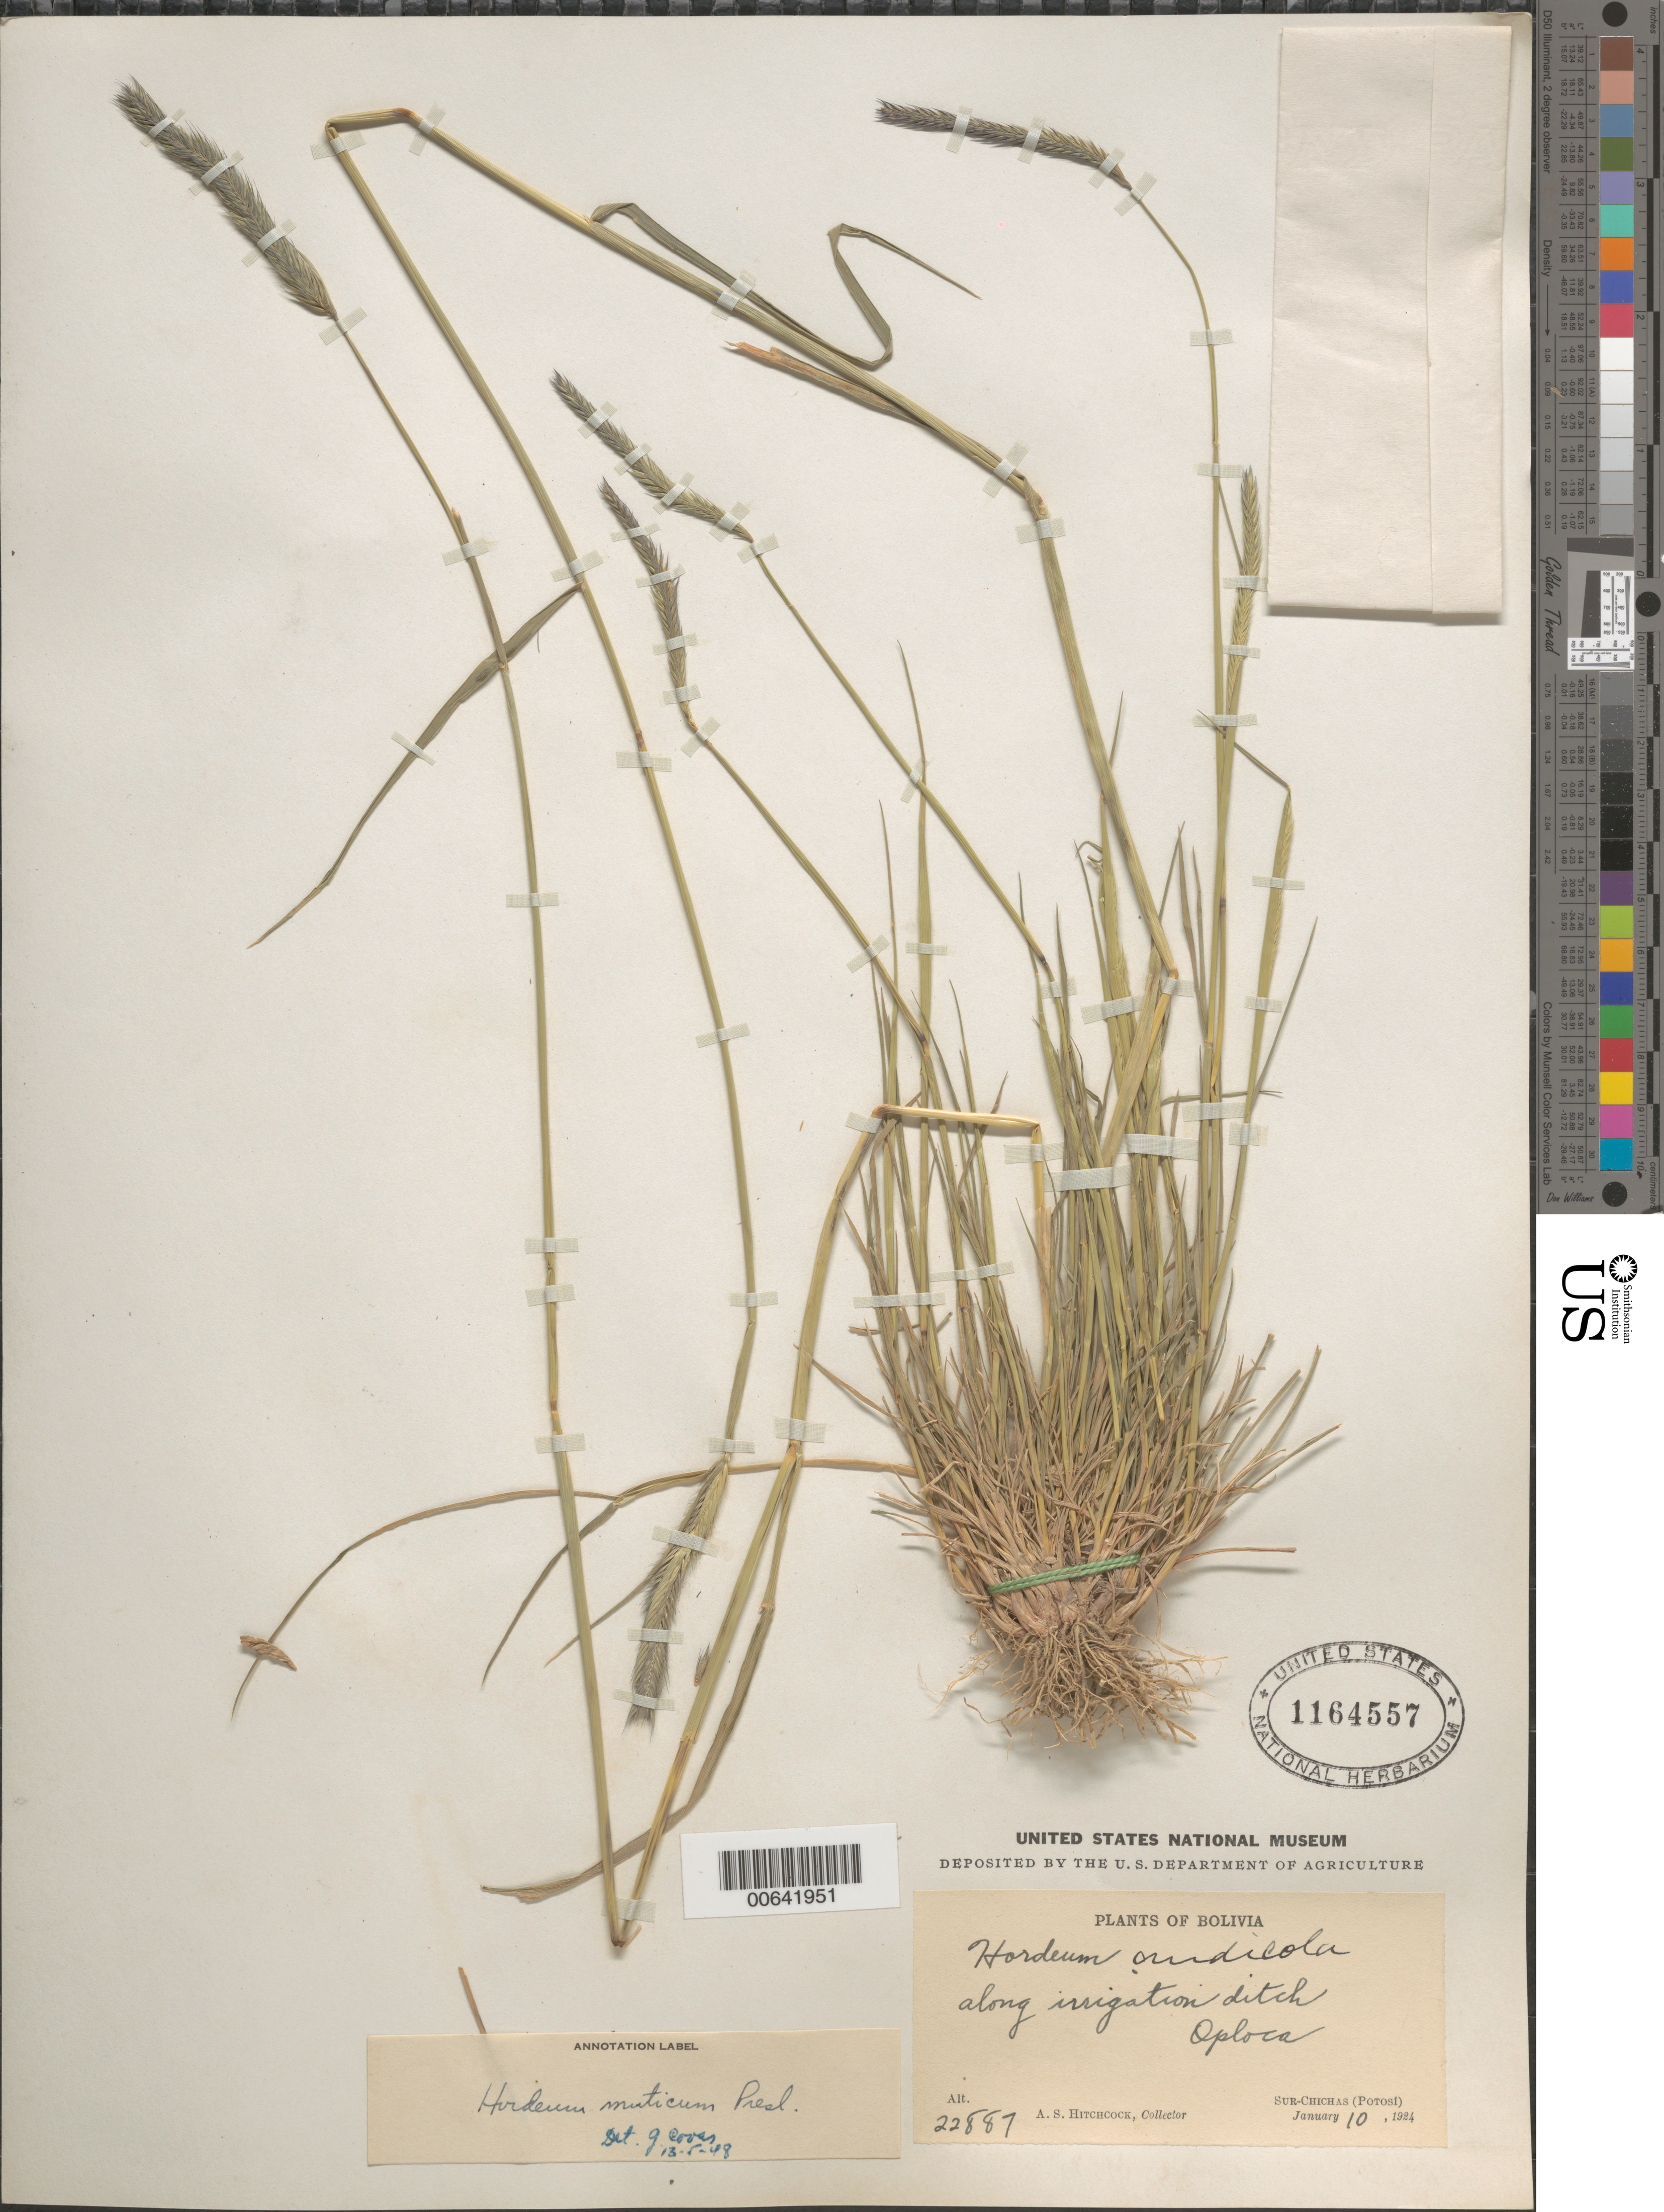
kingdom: Plantae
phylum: Tracheophyta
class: Liliopsida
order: Poales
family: Poaceae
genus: Hordeum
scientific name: Hordeum muticum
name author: J. Presl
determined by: Covas, G.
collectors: A. S. Hitchcock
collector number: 22887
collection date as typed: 10 Jan 1924 or 01 Oct 1924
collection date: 1924-01-10 or 1924-10-01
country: Bolivia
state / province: Potosí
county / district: Sud Chichas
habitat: A lo largo de acequia de irigación.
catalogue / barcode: US 1164557